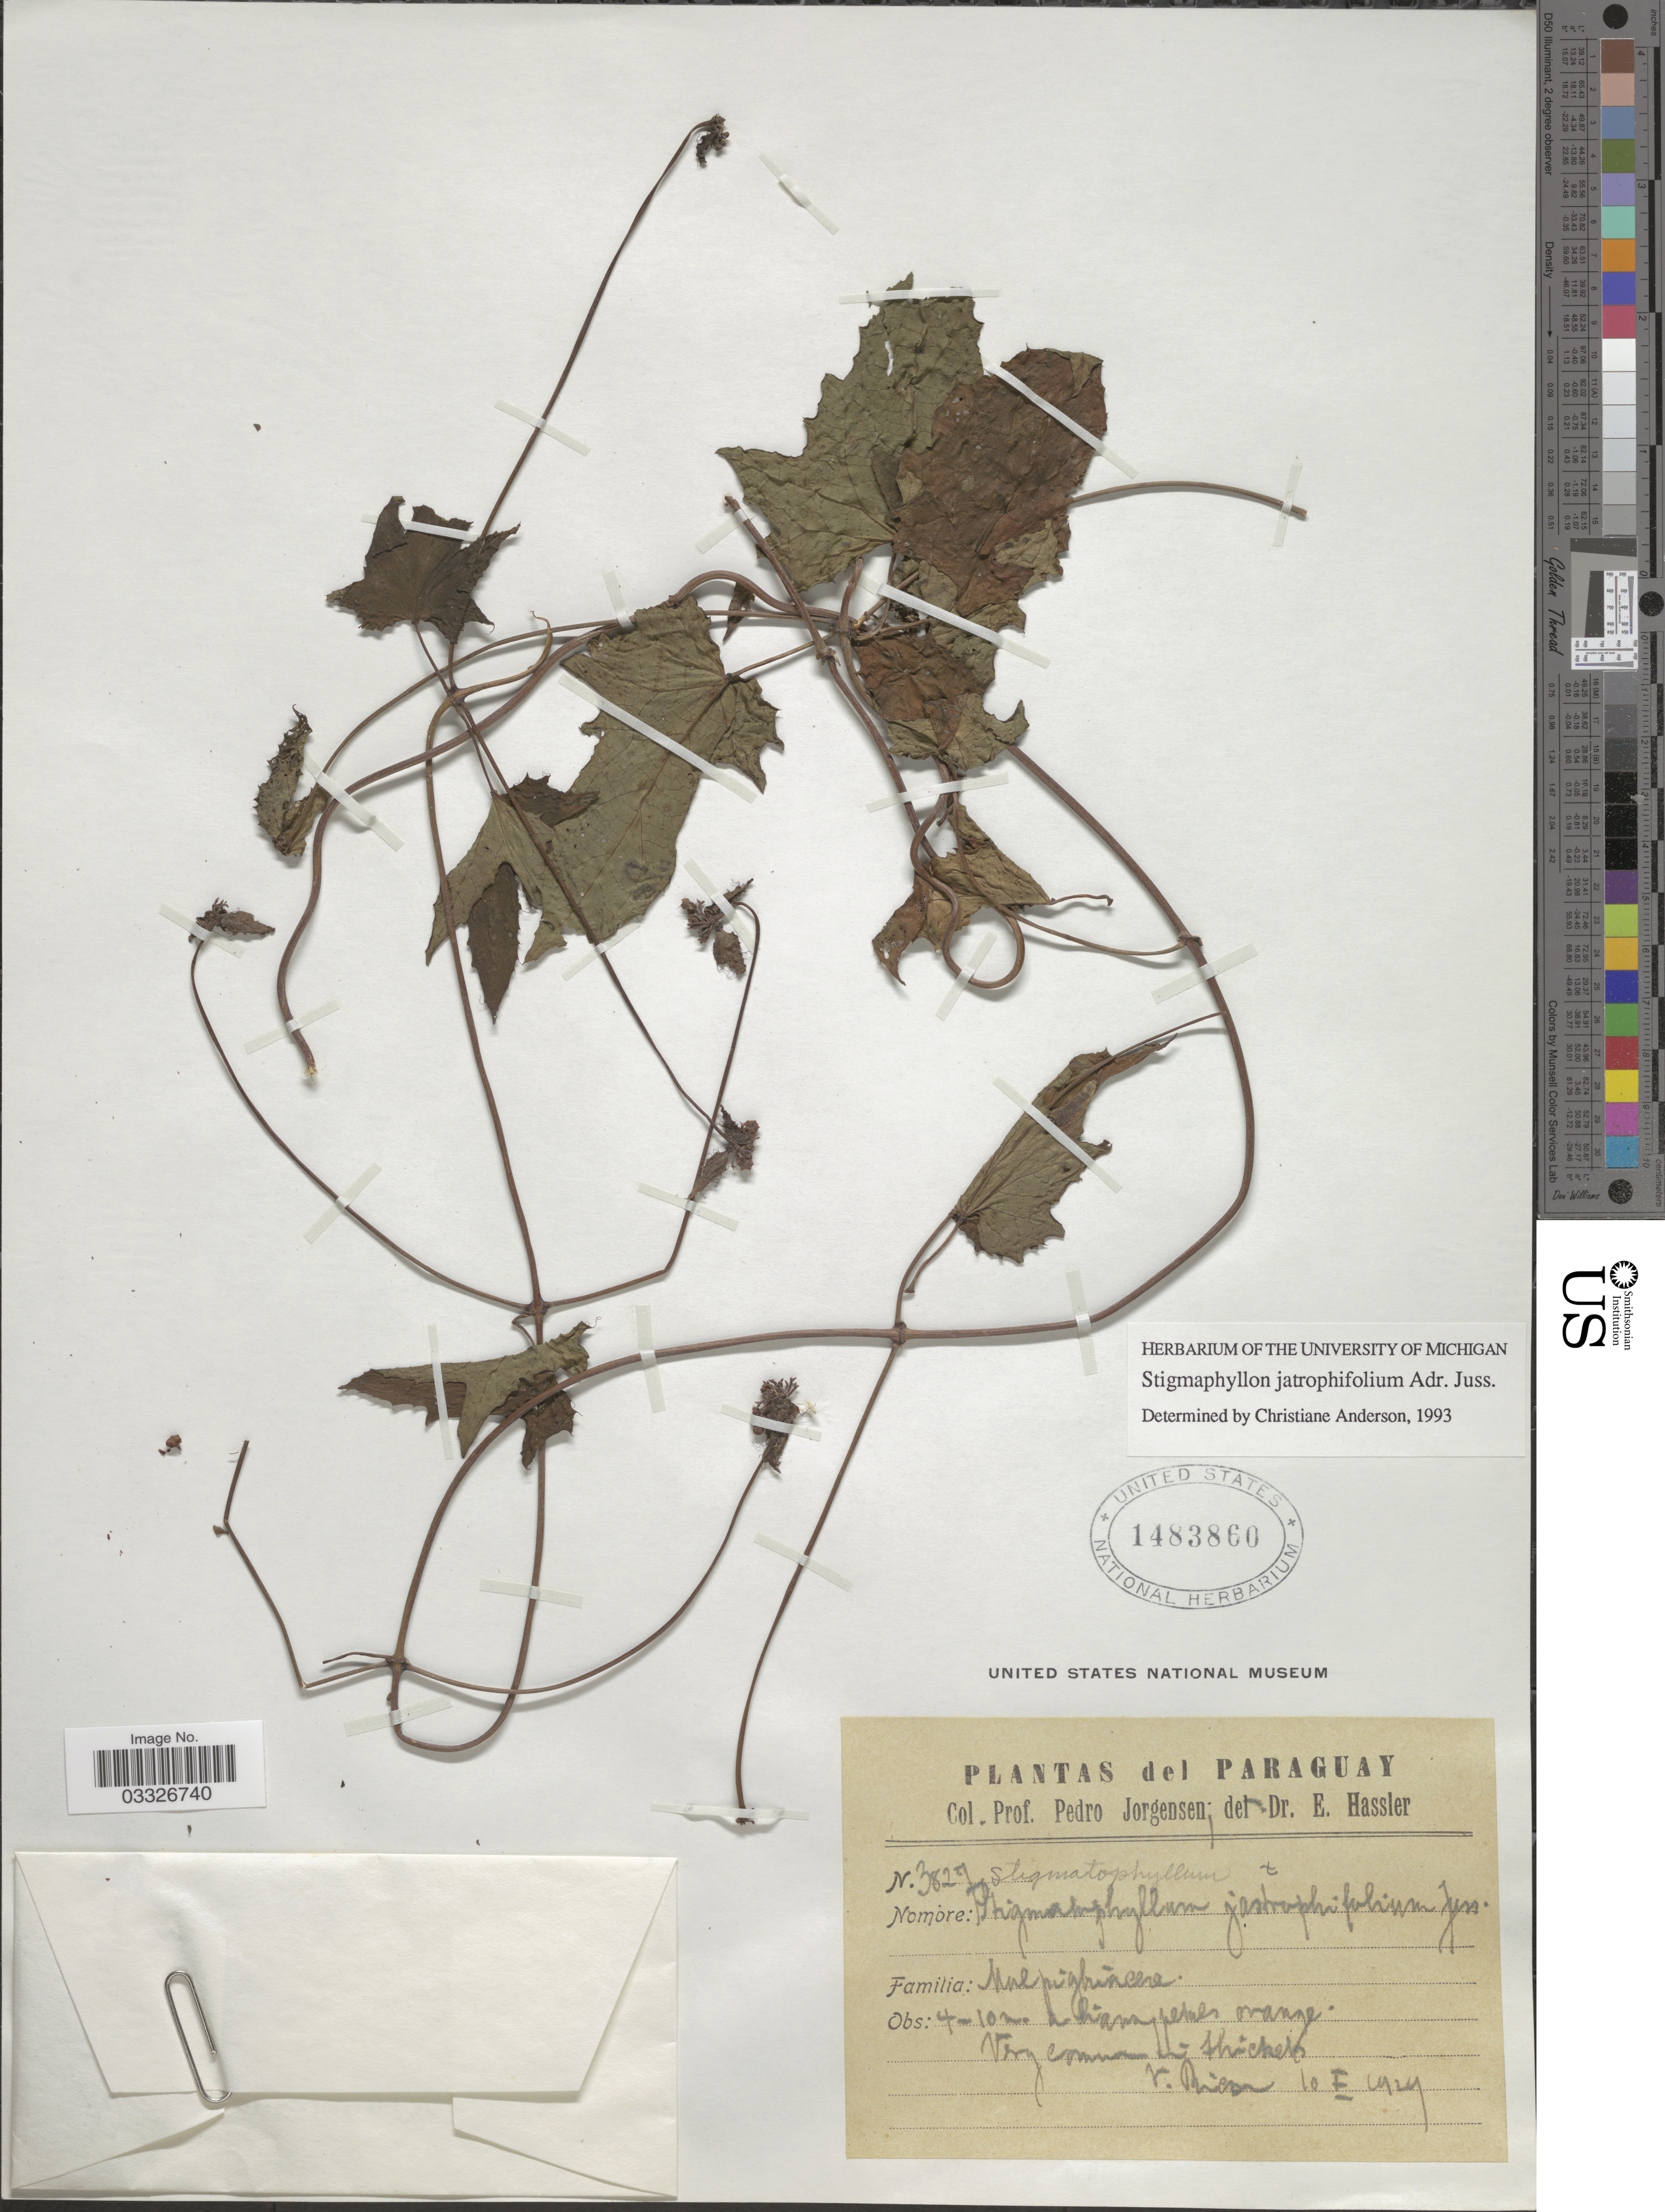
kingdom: Plantae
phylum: Tracheophyta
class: Magnoliopsida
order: Malpighiales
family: Malpighiaceae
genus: Stigmaphyllon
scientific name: Stigmaphyllon jatrophifolium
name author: A. Juss.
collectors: P. Jörgensen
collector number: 3827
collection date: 1929-10-10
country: Paraguay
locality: Very common in thickets V. Rica.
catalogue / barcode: US 1483860